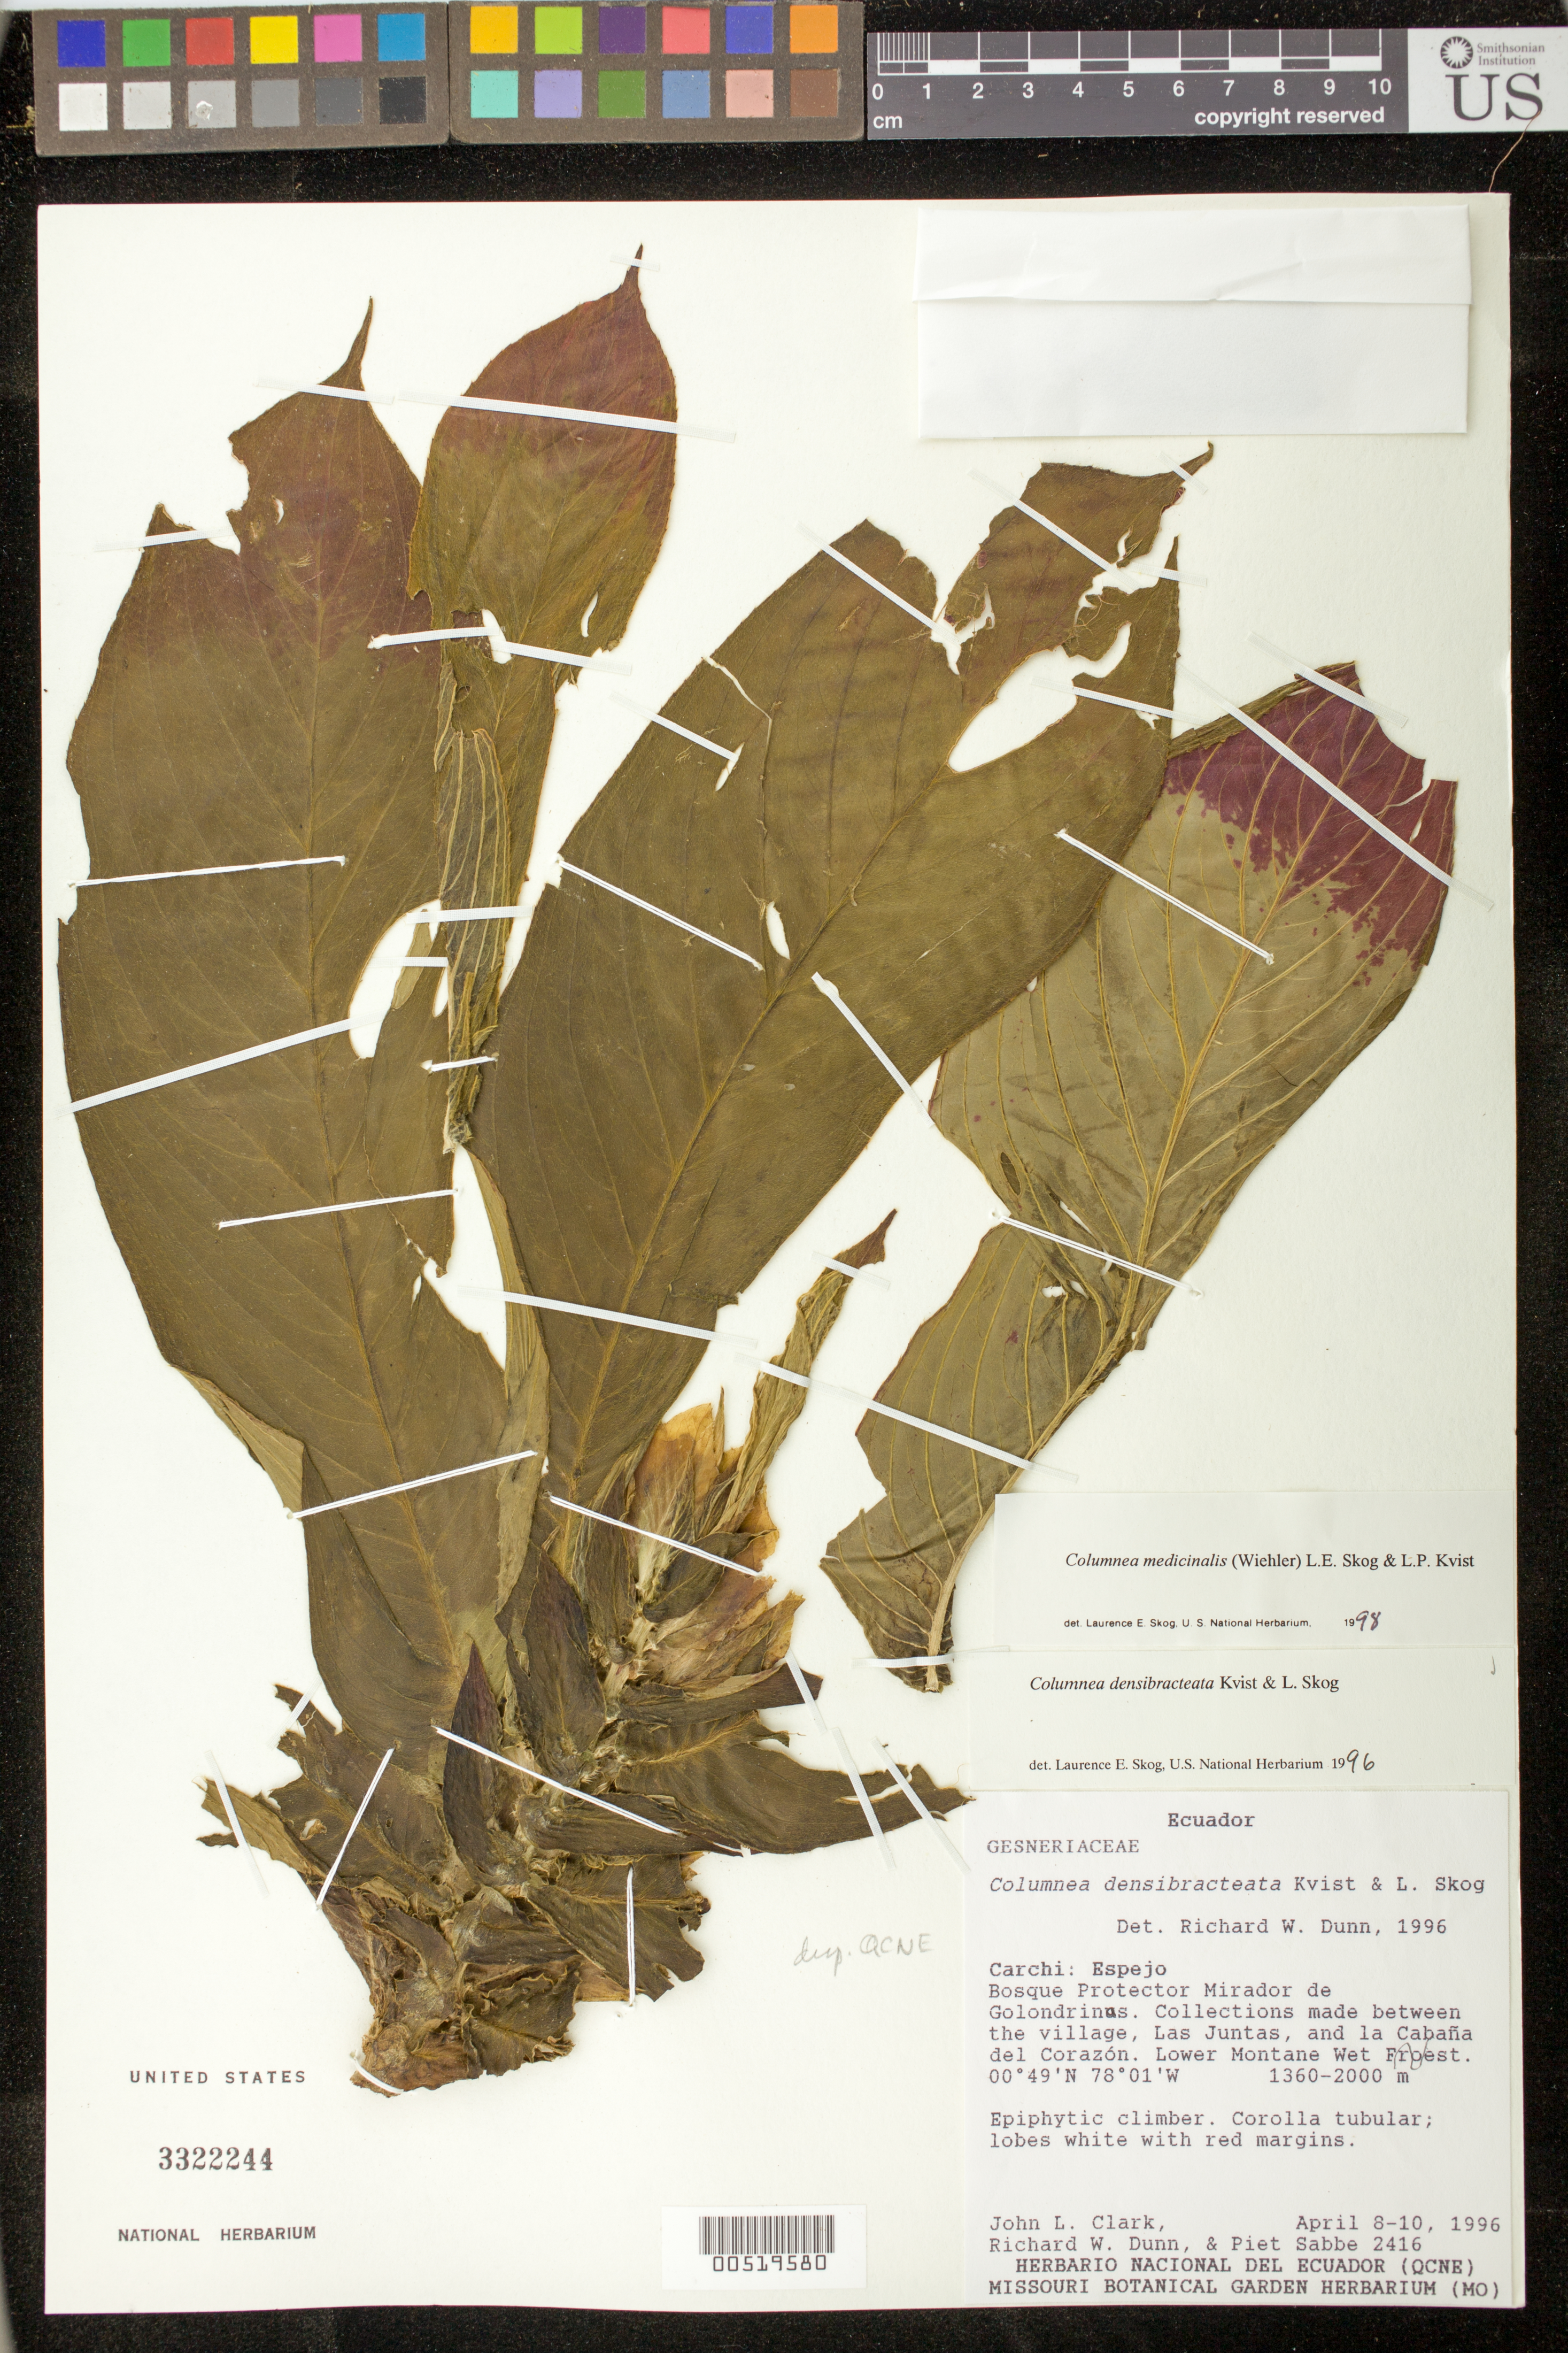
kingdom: Plantae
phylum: Tracheophyta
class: Magnoliopsida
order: Lamiales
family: Gesneriaceae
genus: Columnea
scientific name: Columnea medicinalis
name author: (Wiehler) L.E. Skog & L.P. Kvist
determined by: Skog, Laurence E.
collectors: J. L. Clark, R. Dunn & P. Sabbe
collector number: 2416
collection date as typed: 8-10 Apr 1996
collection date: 1996-04-08/1996-04-10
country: Ecuador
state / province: Carchi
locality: Espejo; Bosque Protector Mirador de Golondrinas; between the village, Las Juntas, and la Cabaña del Corazón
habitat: Lower montane wet forest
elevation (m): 1360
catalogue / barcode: US 3322244